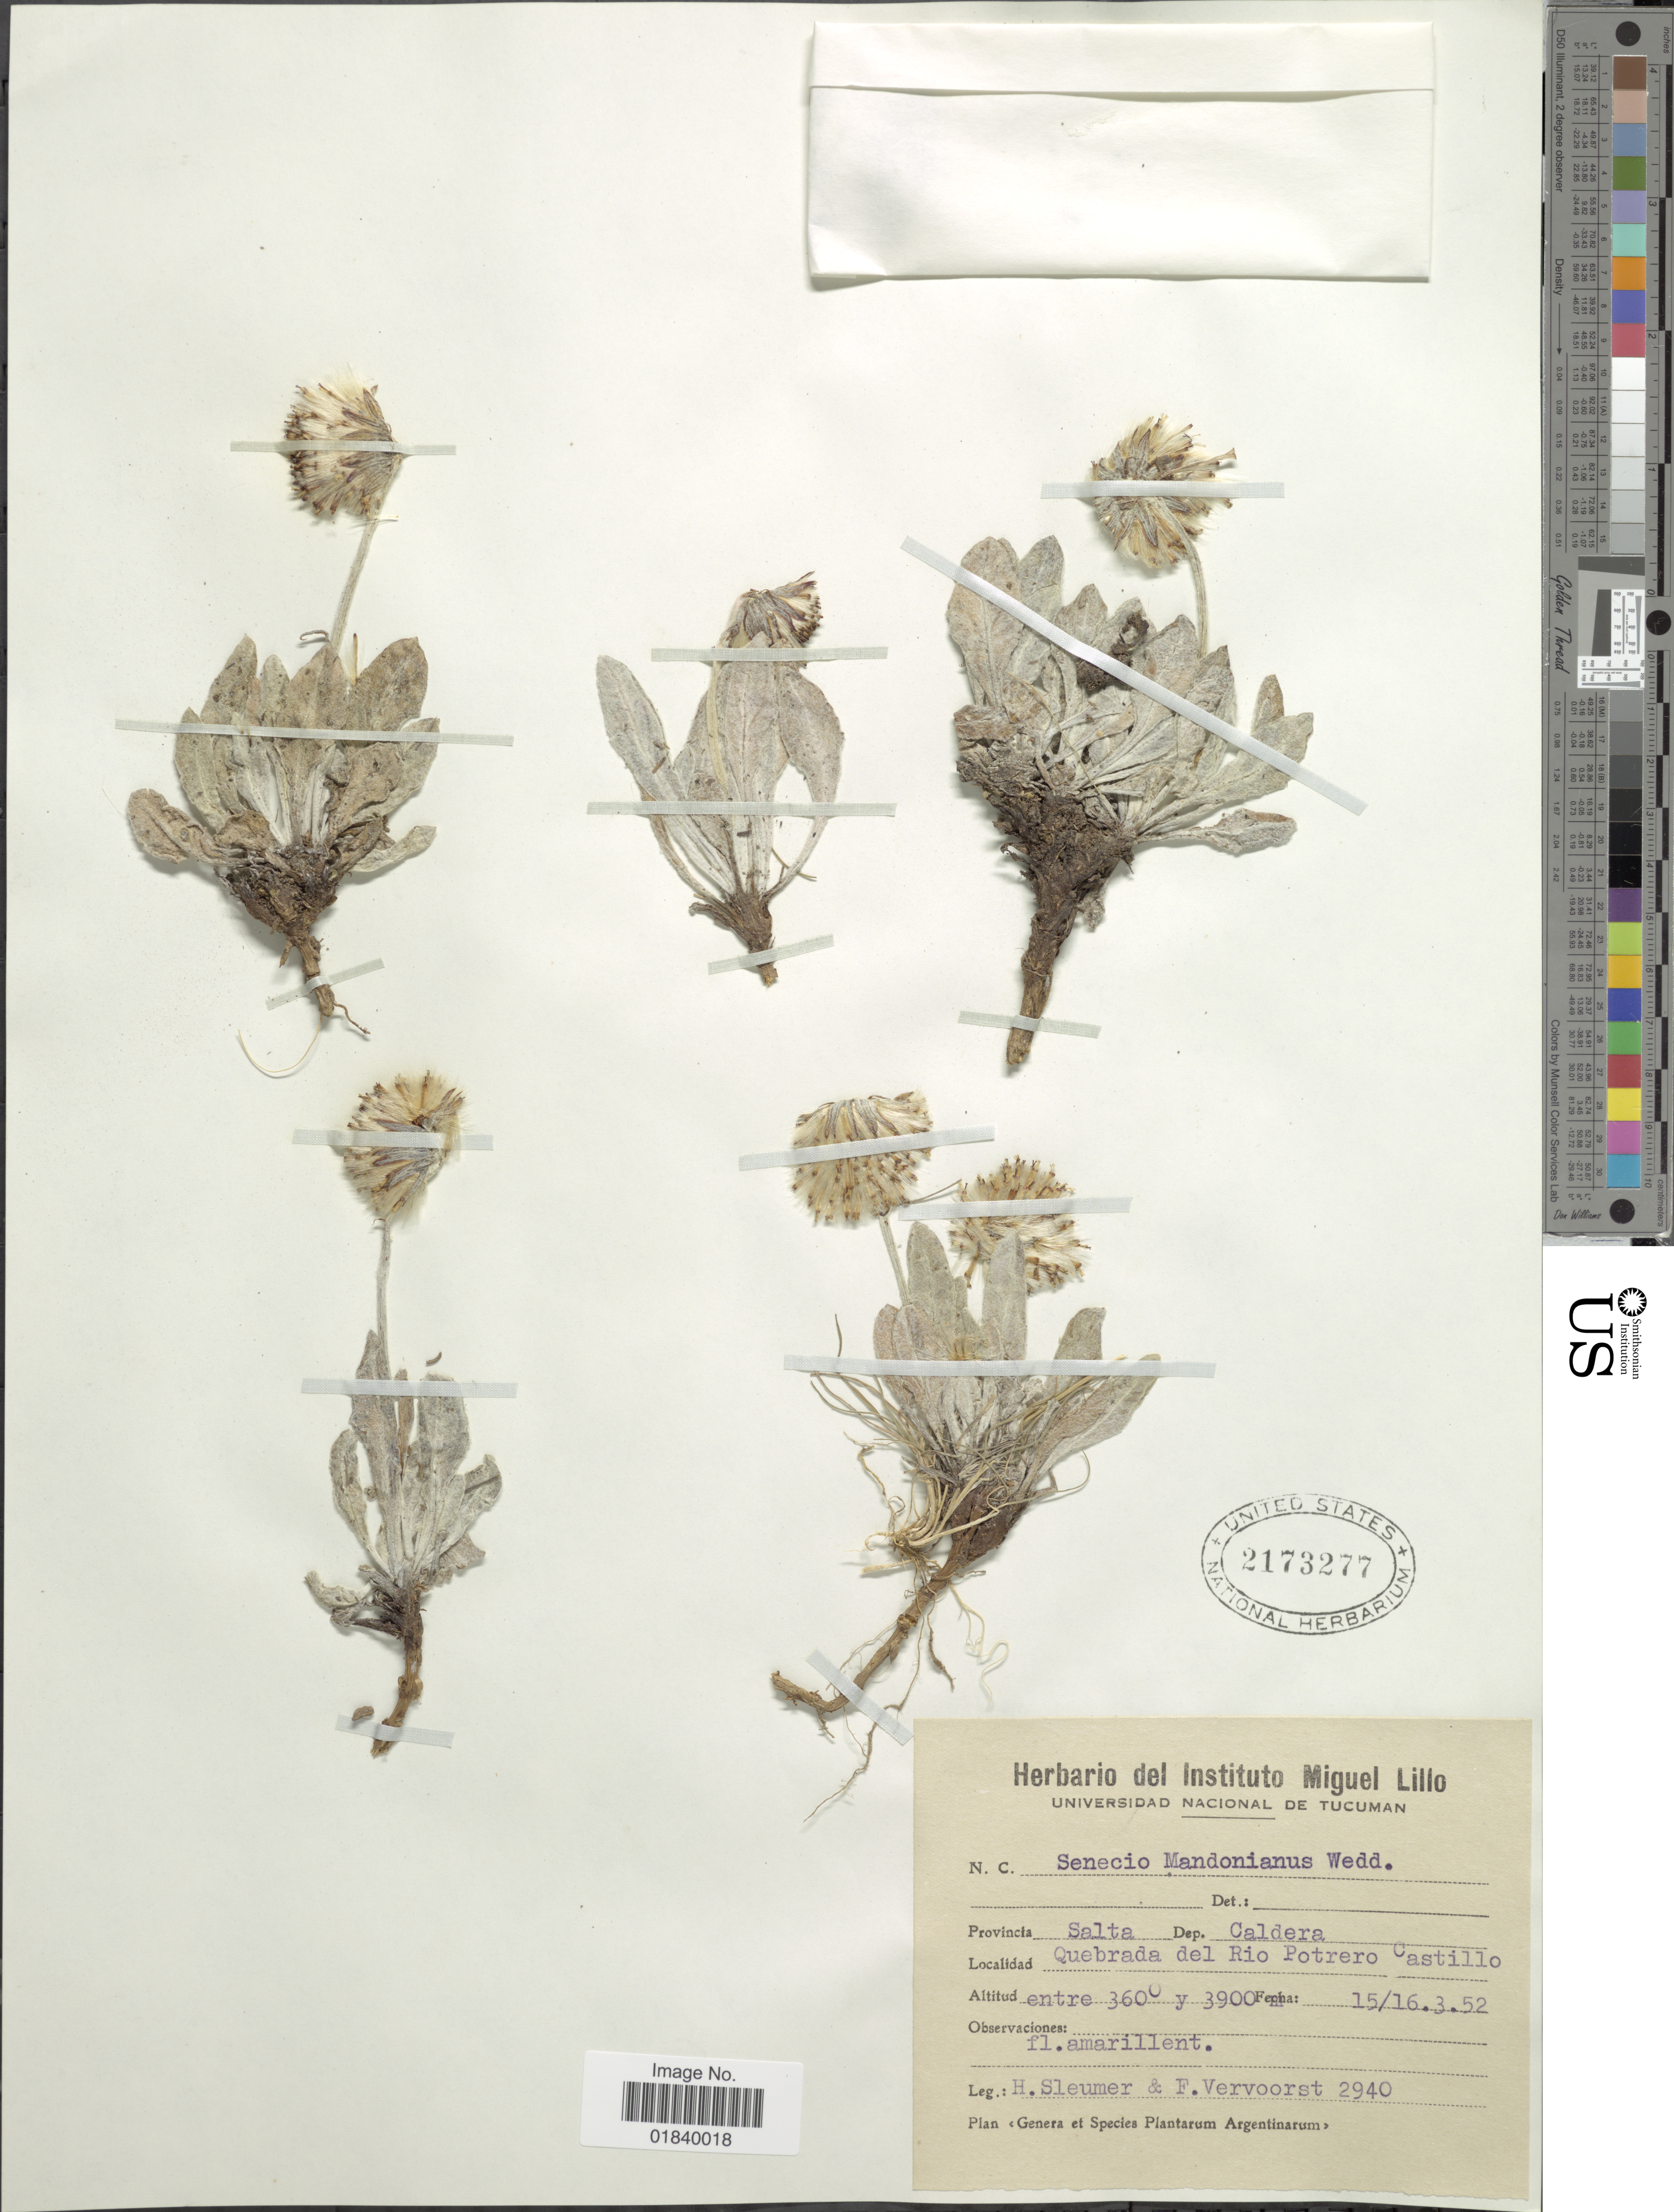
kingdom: Plantae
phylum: Tracheophyta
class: Magnoliopsida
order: Asterales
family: Asteraceae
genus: Senecio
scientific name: Senecio candollei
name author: Wedd.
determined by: Salomon, Luciana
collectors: H. O. Sleumer & F. Vervoorst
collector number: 2940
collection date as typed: Transcribed d/m/y: 15/3/52 to 16/3/52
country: Argentina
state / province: Salta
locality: Provincia Salta, Dep. Caldera. Quebrada del Rio Portrero Castillo.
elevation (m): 3600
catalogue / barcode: US 2173277